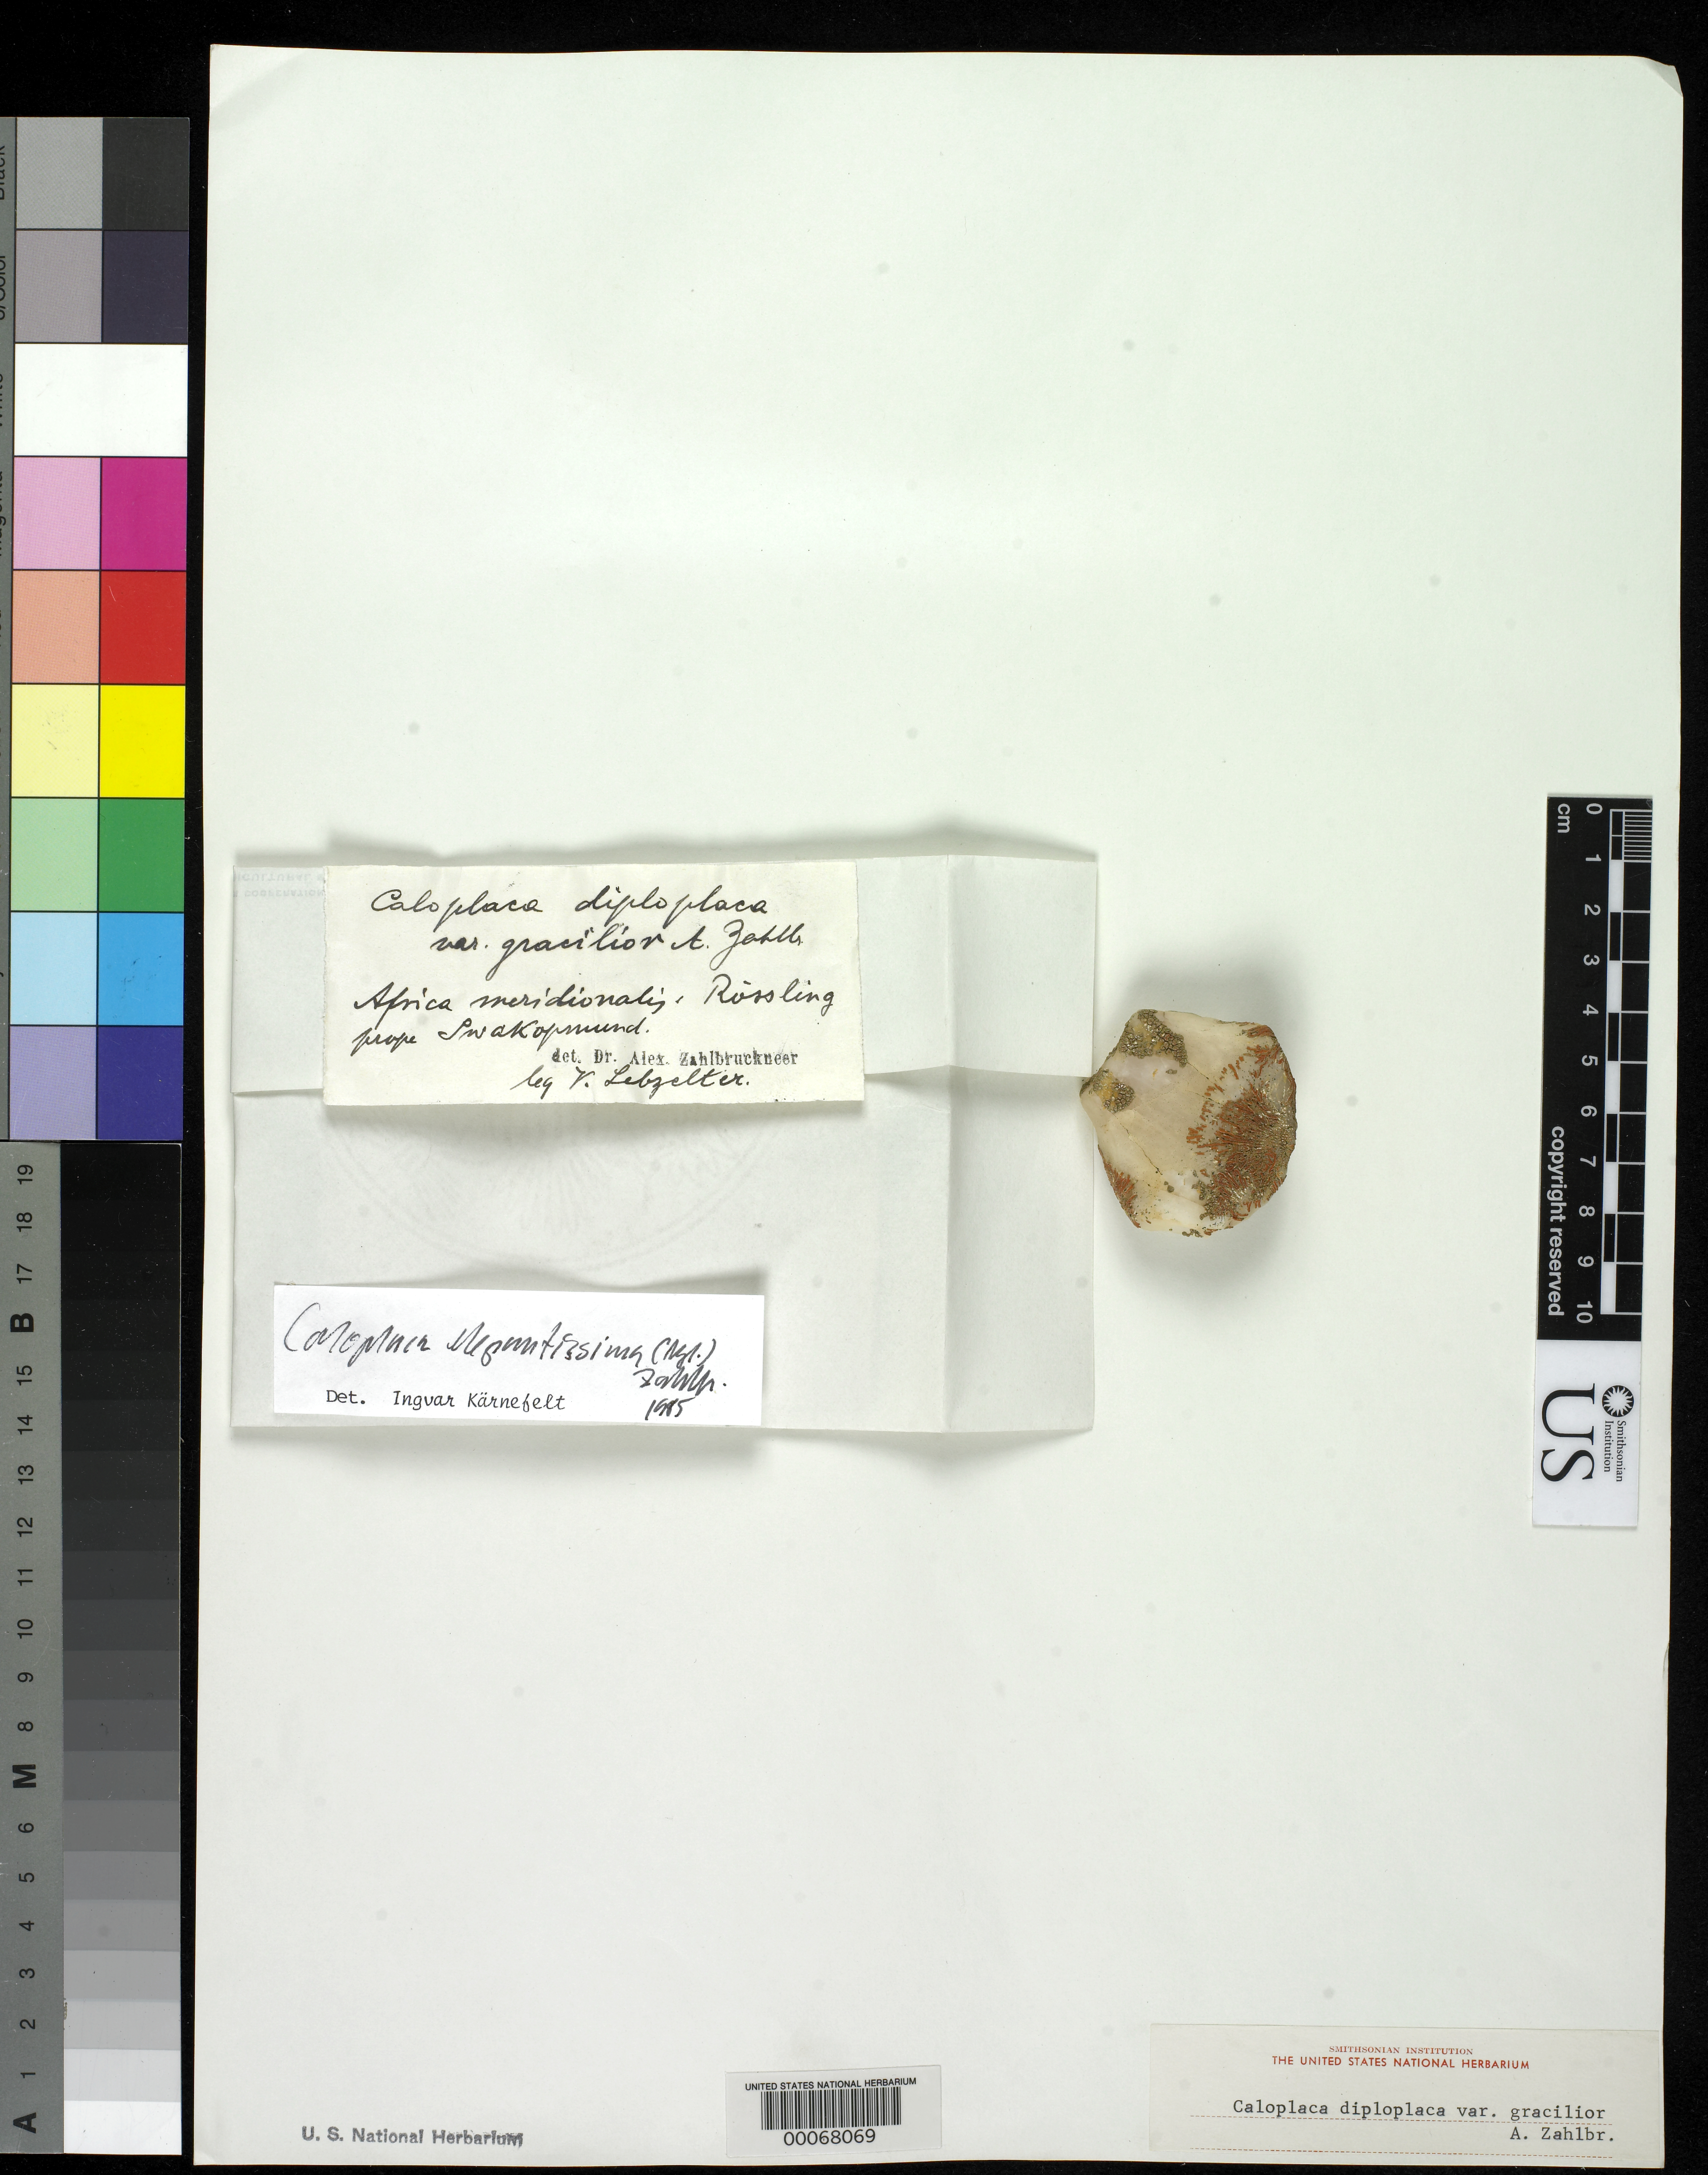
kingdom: Fungi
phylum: Ascomycota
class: Lecanoromycetes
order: Teloschistales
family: Teloschistaceae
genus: Caloplaca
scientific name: Caloplaca diploplaca var. gracilior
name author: Zahlbr.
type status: Isosyntype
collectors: V. Lebzelter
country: Namibia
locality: Rossling, Swakopmund.